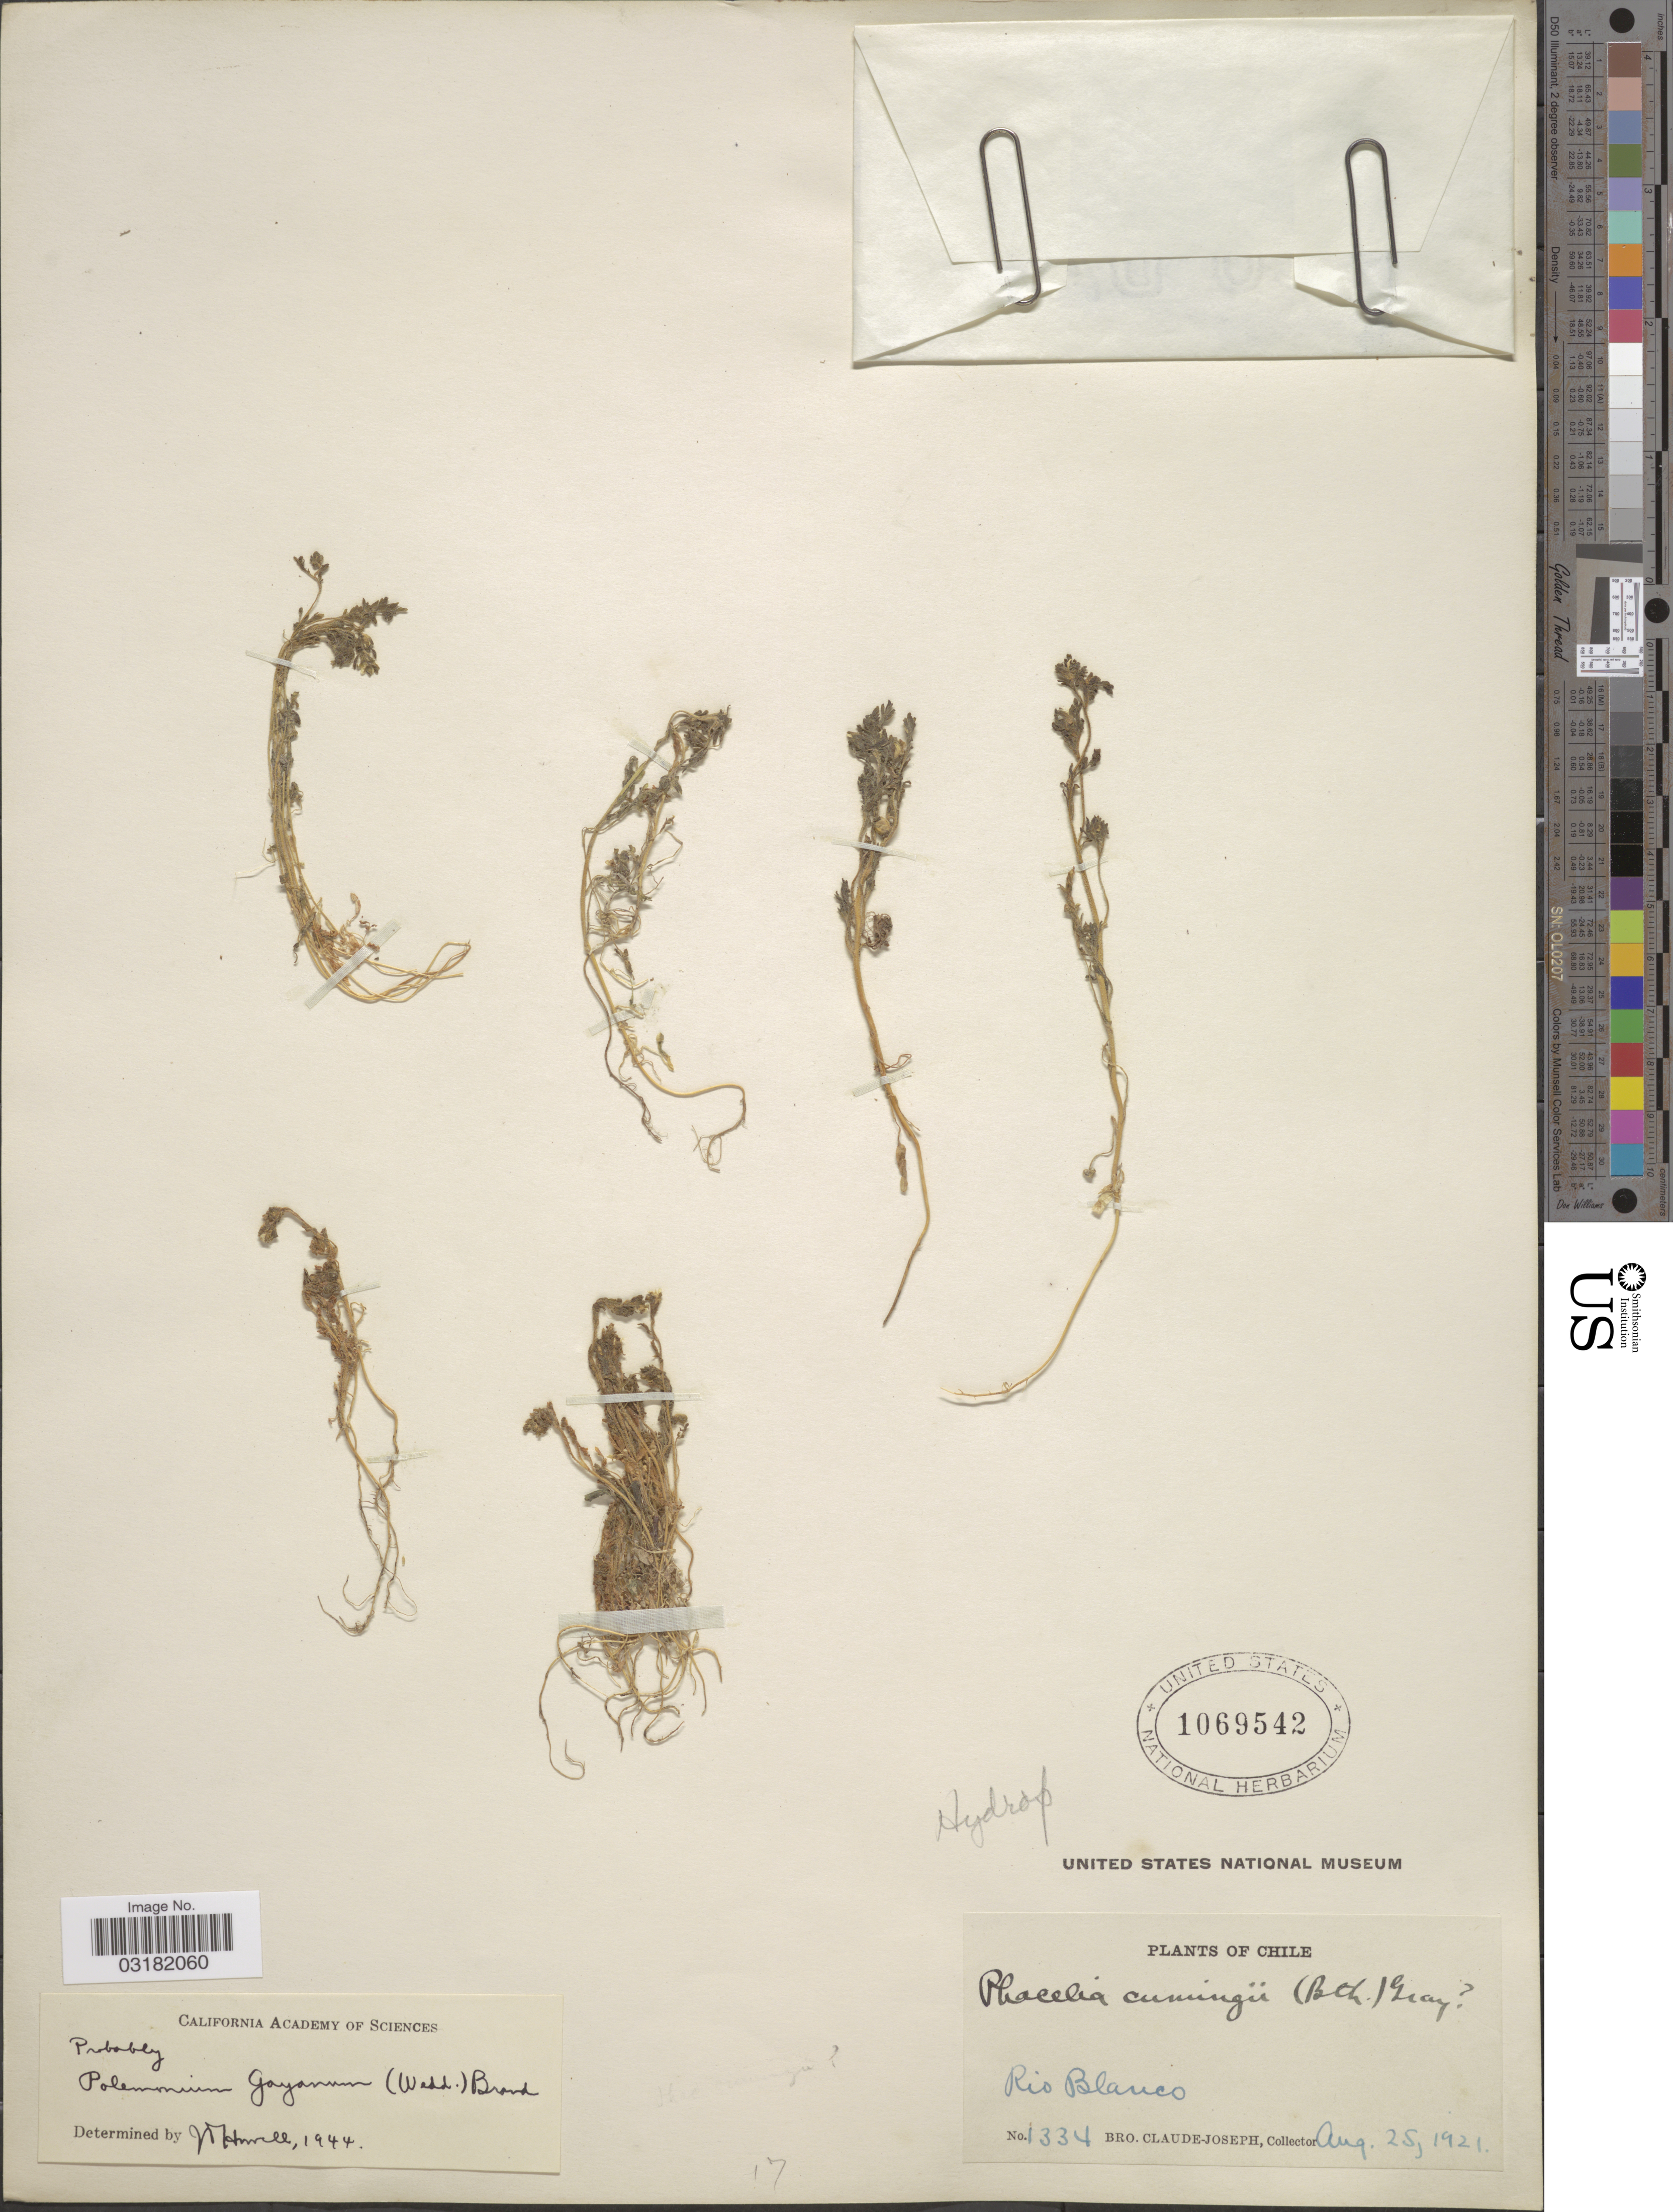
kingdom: Plantae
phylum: Tracheophyta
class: Magnoliopsida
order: Ericales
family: Polemoniaceae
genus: Polemonium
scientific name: Polemonium gayanum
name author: Brand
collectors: Bro. Claude-Joseph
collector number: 1334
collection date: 1921-08-25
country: Chile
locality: Rio Blanco.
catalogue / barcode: US 1069542